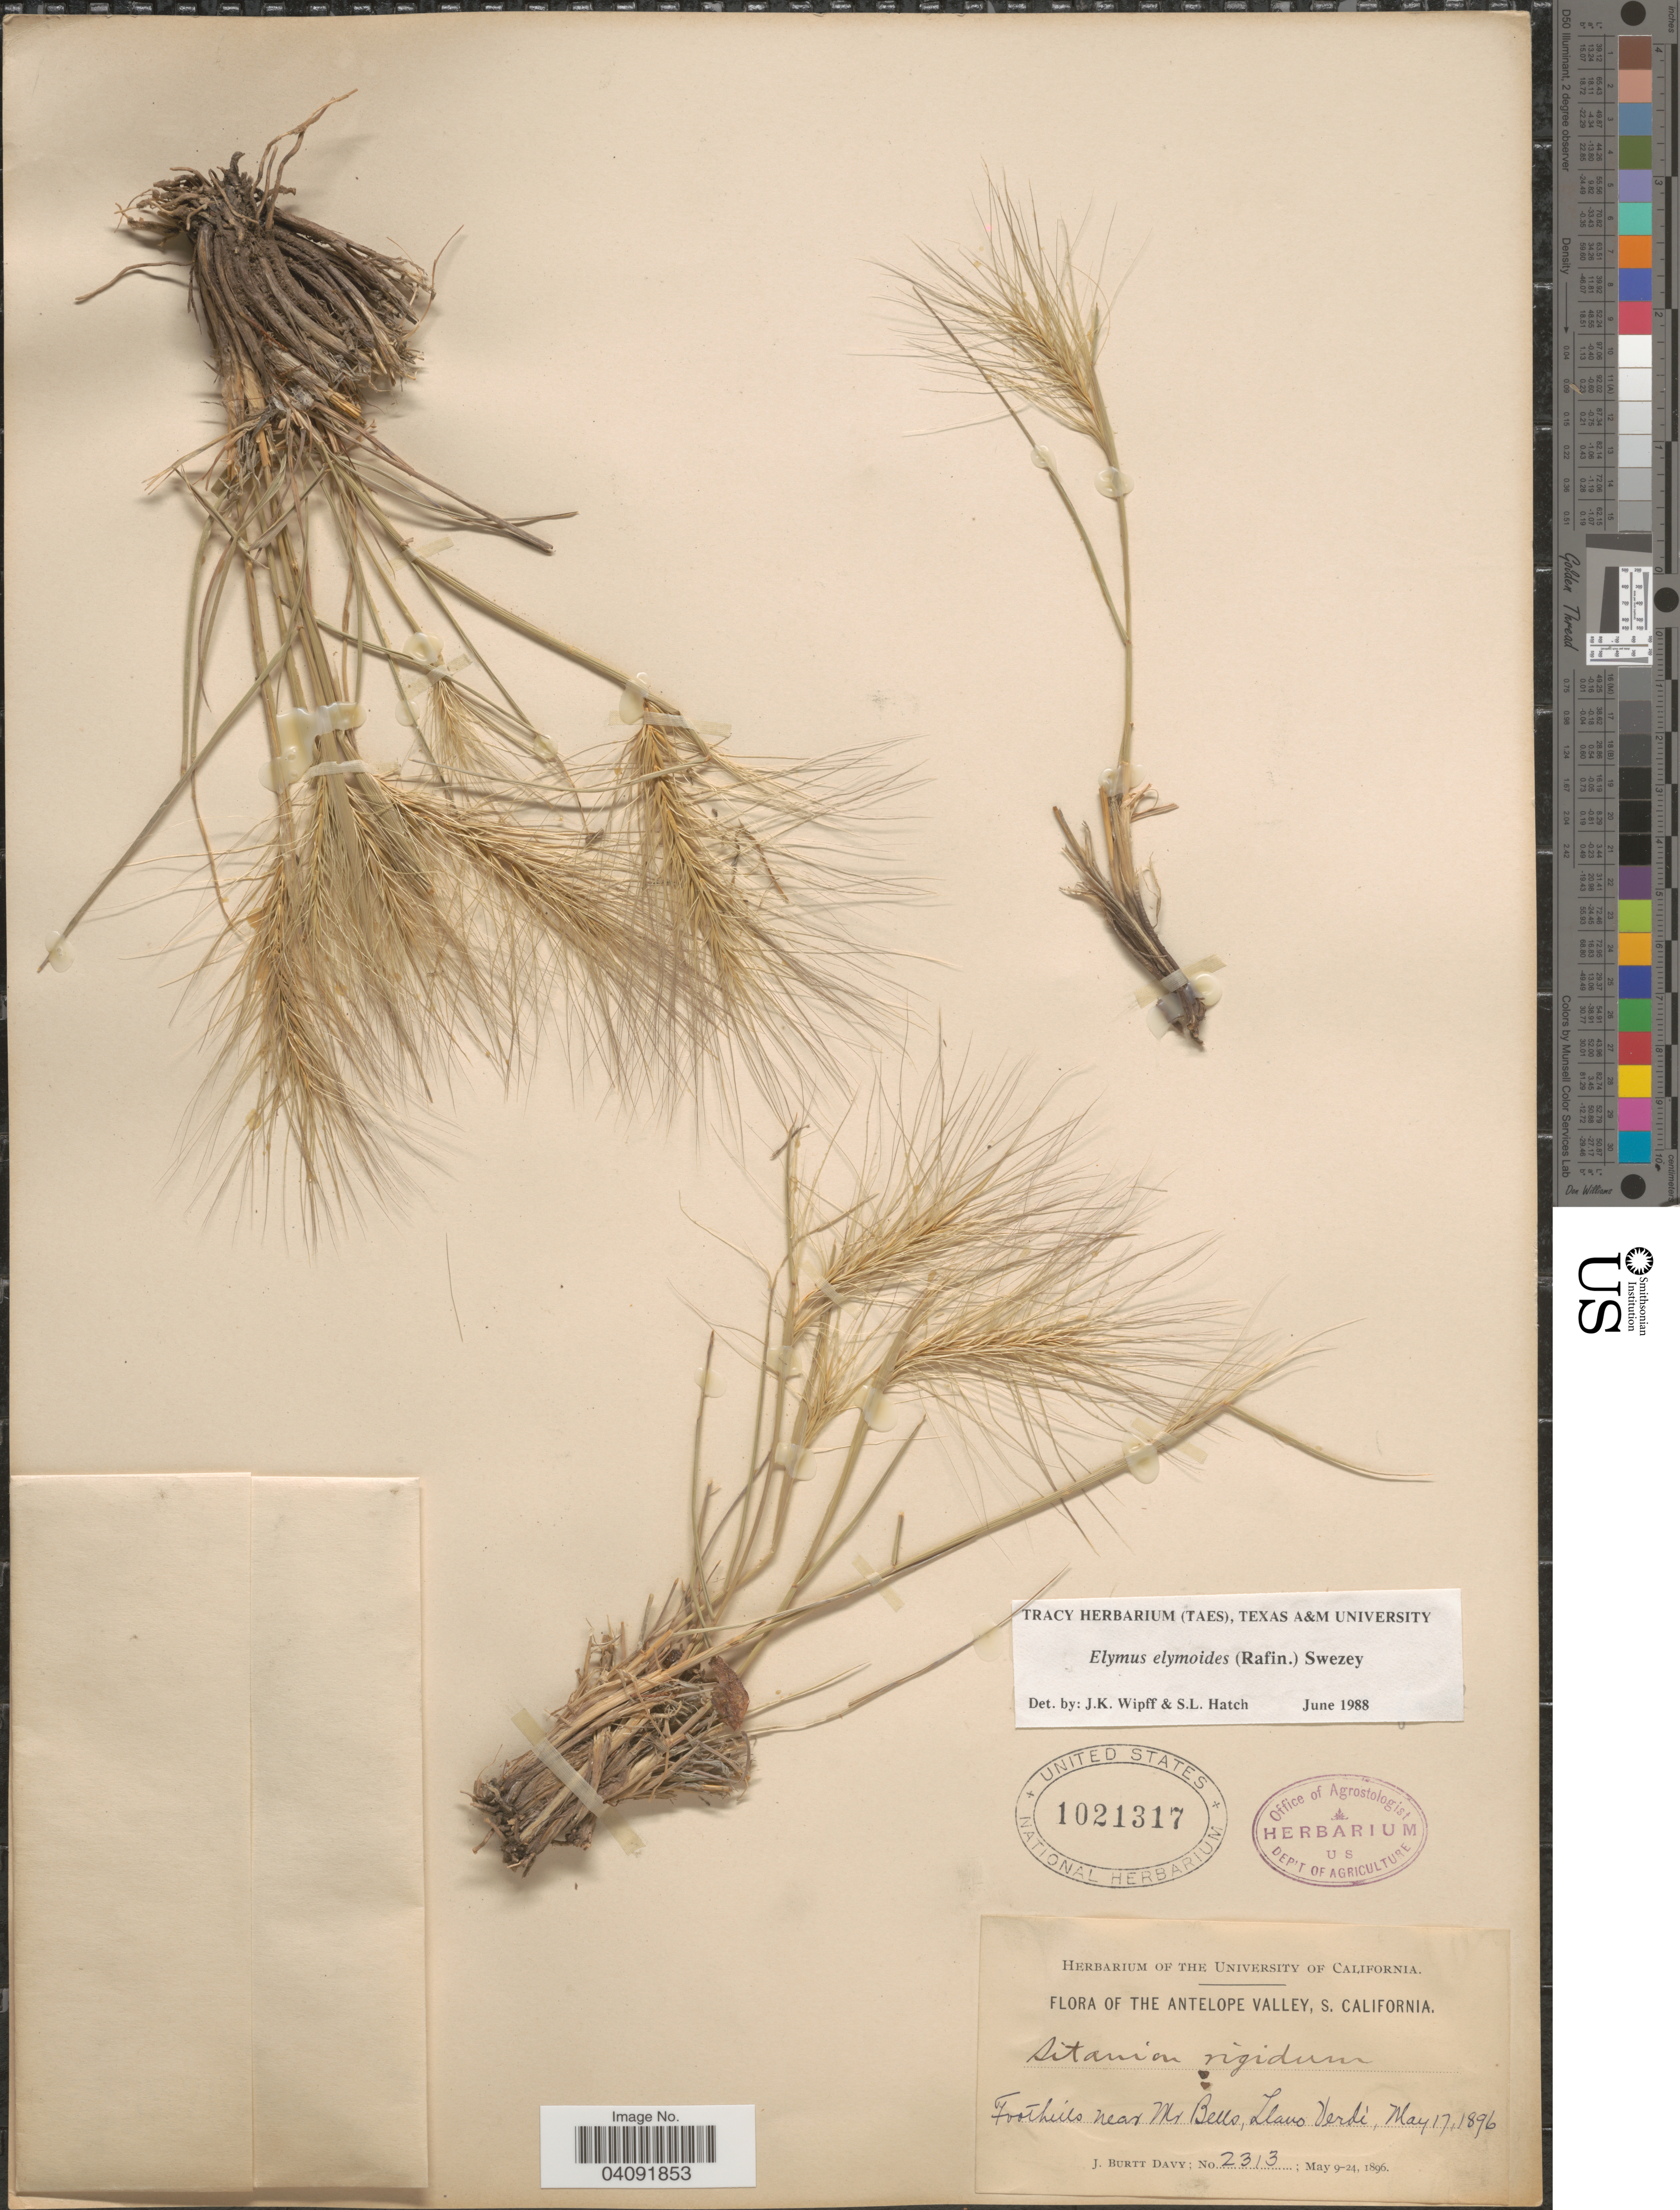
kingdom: Plantae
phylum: Tracheophyta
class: Liliopsida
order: Poales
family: Poaceae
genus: Elymus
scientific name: Elymus elymoides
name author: (Raf.) Swezey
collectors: J. Burtt Davy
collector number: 2313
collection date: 1896-05-17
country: United States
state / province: California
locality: Antelope Valley, S. California. Foothills near Mr Bello, Llano Verdi.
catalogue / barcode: US 1021317